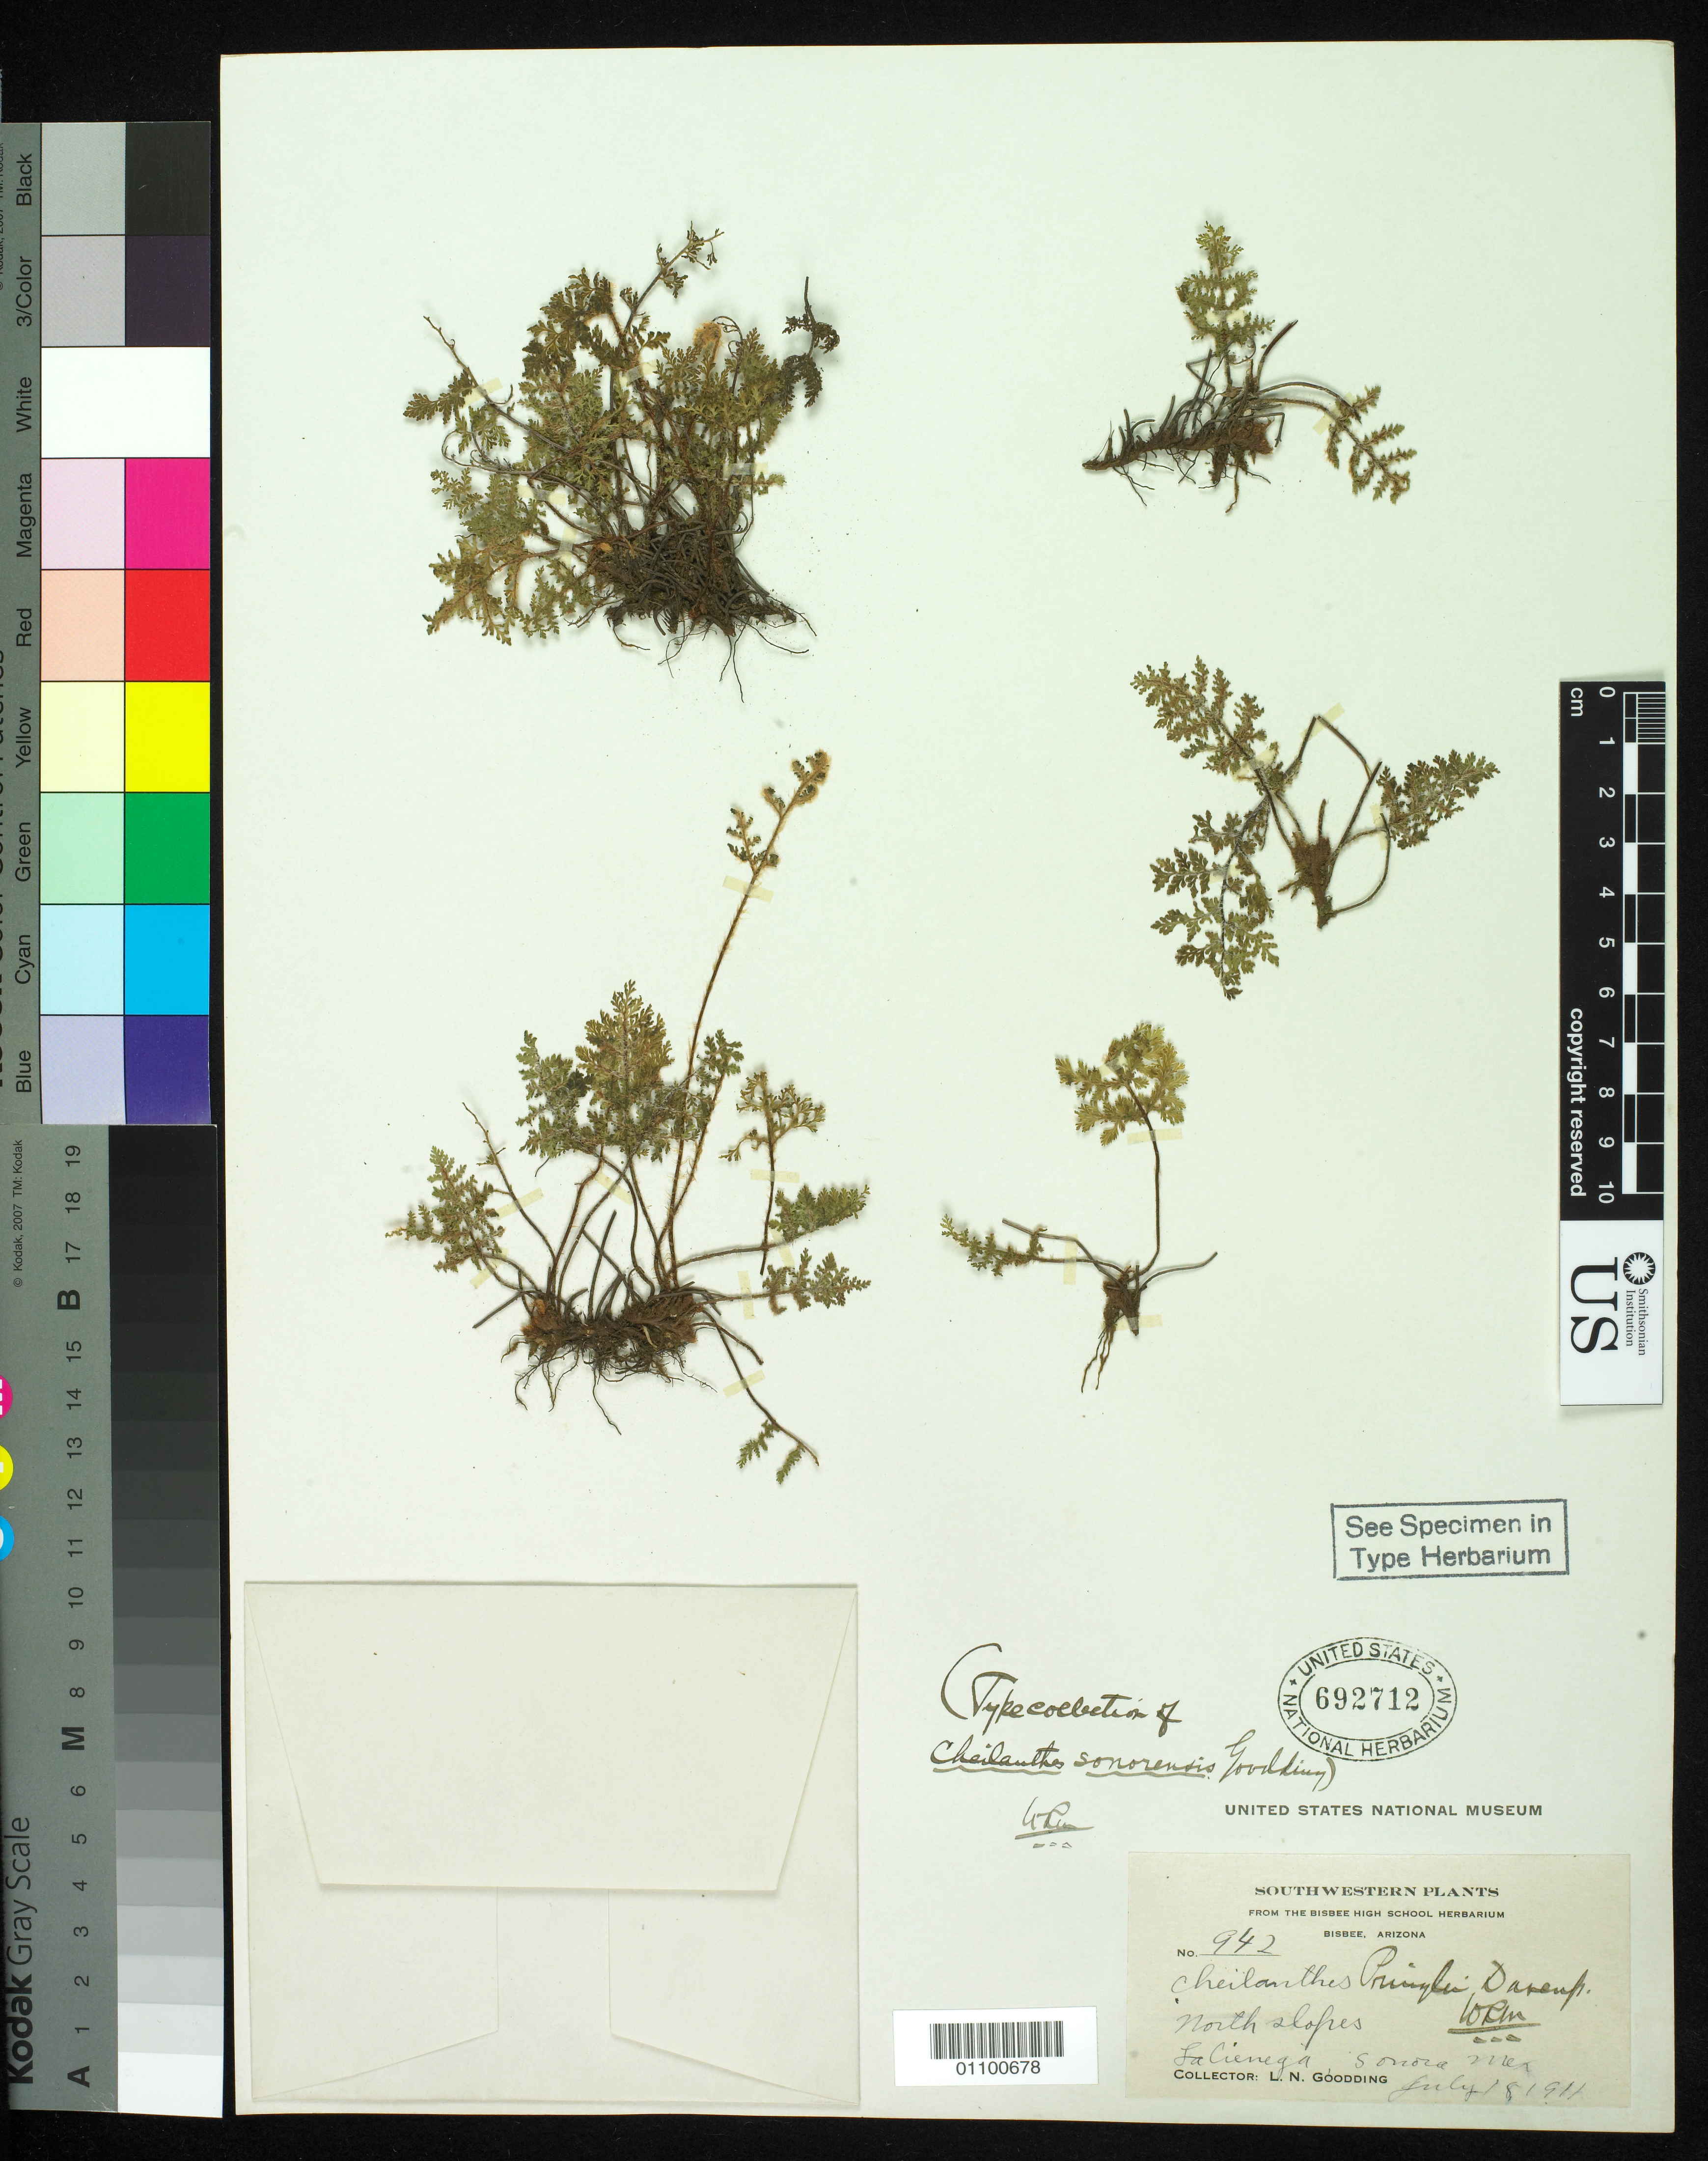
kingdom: Plantae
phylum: Tracheophyta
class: Polypodiopsida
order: Polypodiales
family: Pteridaceae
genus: Cheilanthes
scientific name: Cheilanthes sonorensis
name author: Goodd.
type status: Isotype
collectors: L. N. Goodding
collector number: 942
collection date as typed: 18 Jul 1911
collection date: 1911-07-18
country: Mexico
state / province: Sonora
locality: La Cienaga.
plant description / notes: Collection date is different from the other sheet.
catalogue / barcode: US 692712